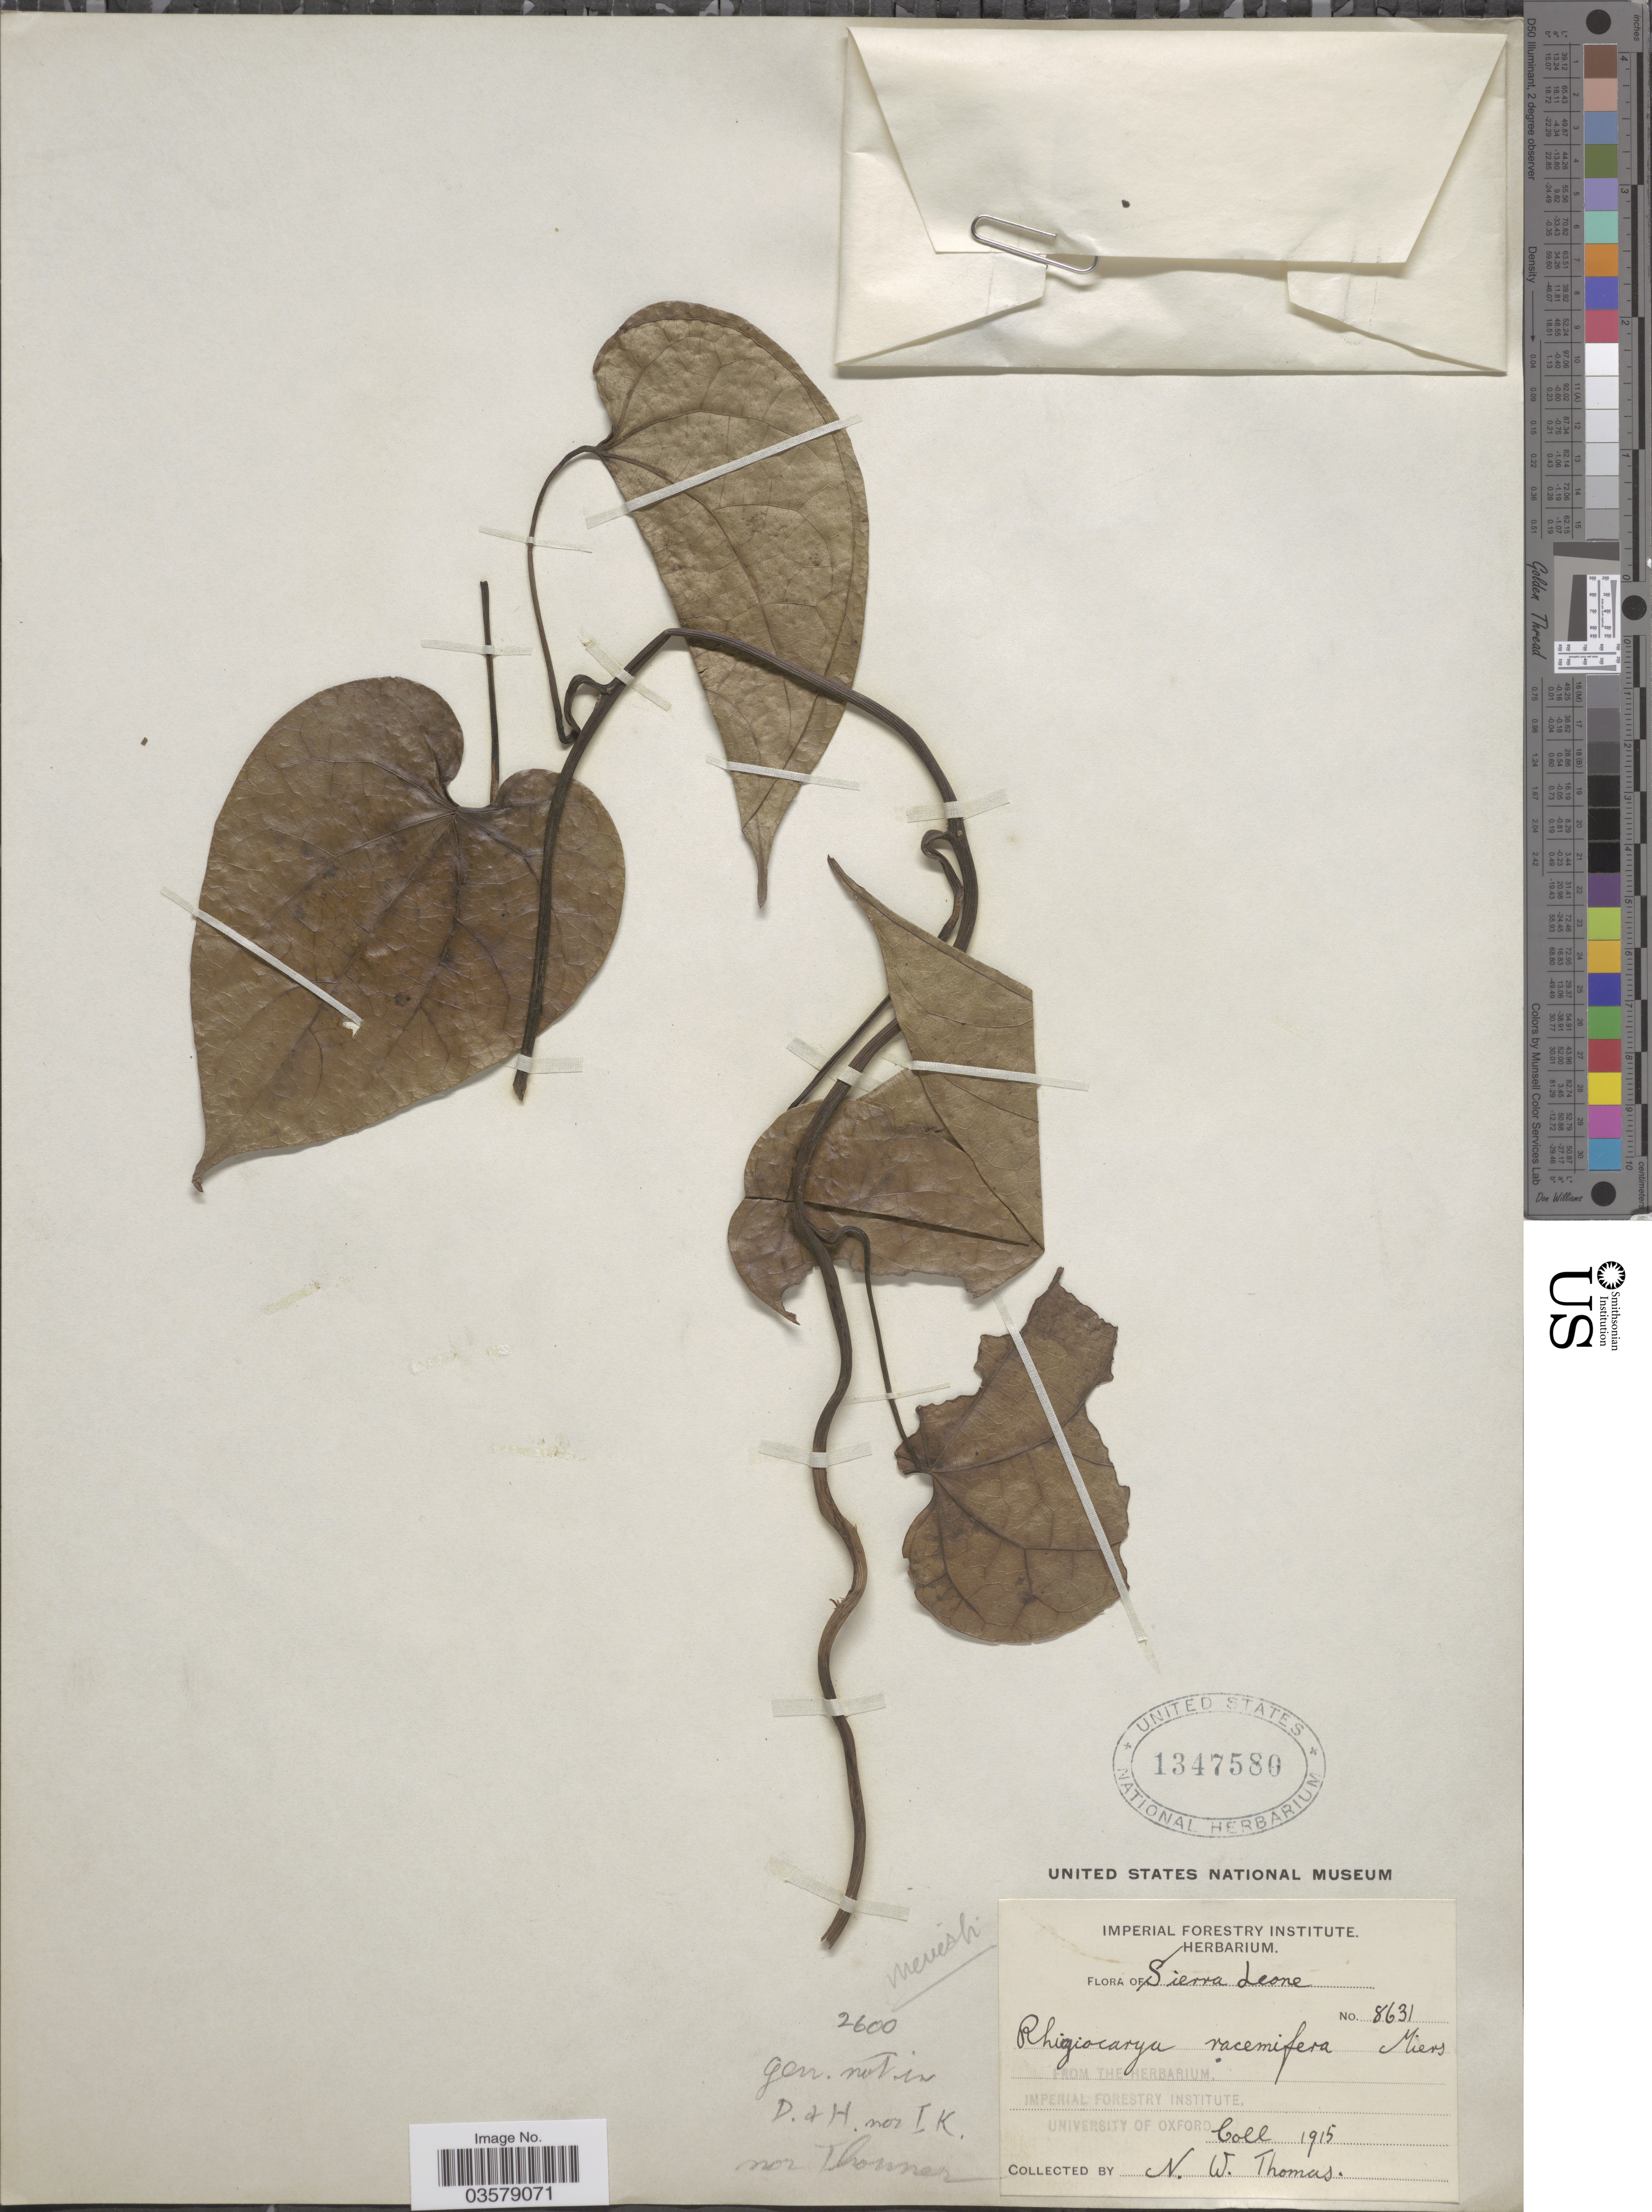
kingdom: Plantae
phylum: Tracheophyta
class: Magnoliopsida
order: Ranunculales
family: Menispermaceae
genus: Rhigiocarya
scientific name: Rhigiocarya racemifera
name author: Miers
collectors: N. Thomas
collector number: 8631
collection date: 1915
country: Sierra Leone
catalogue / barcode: US 1347580